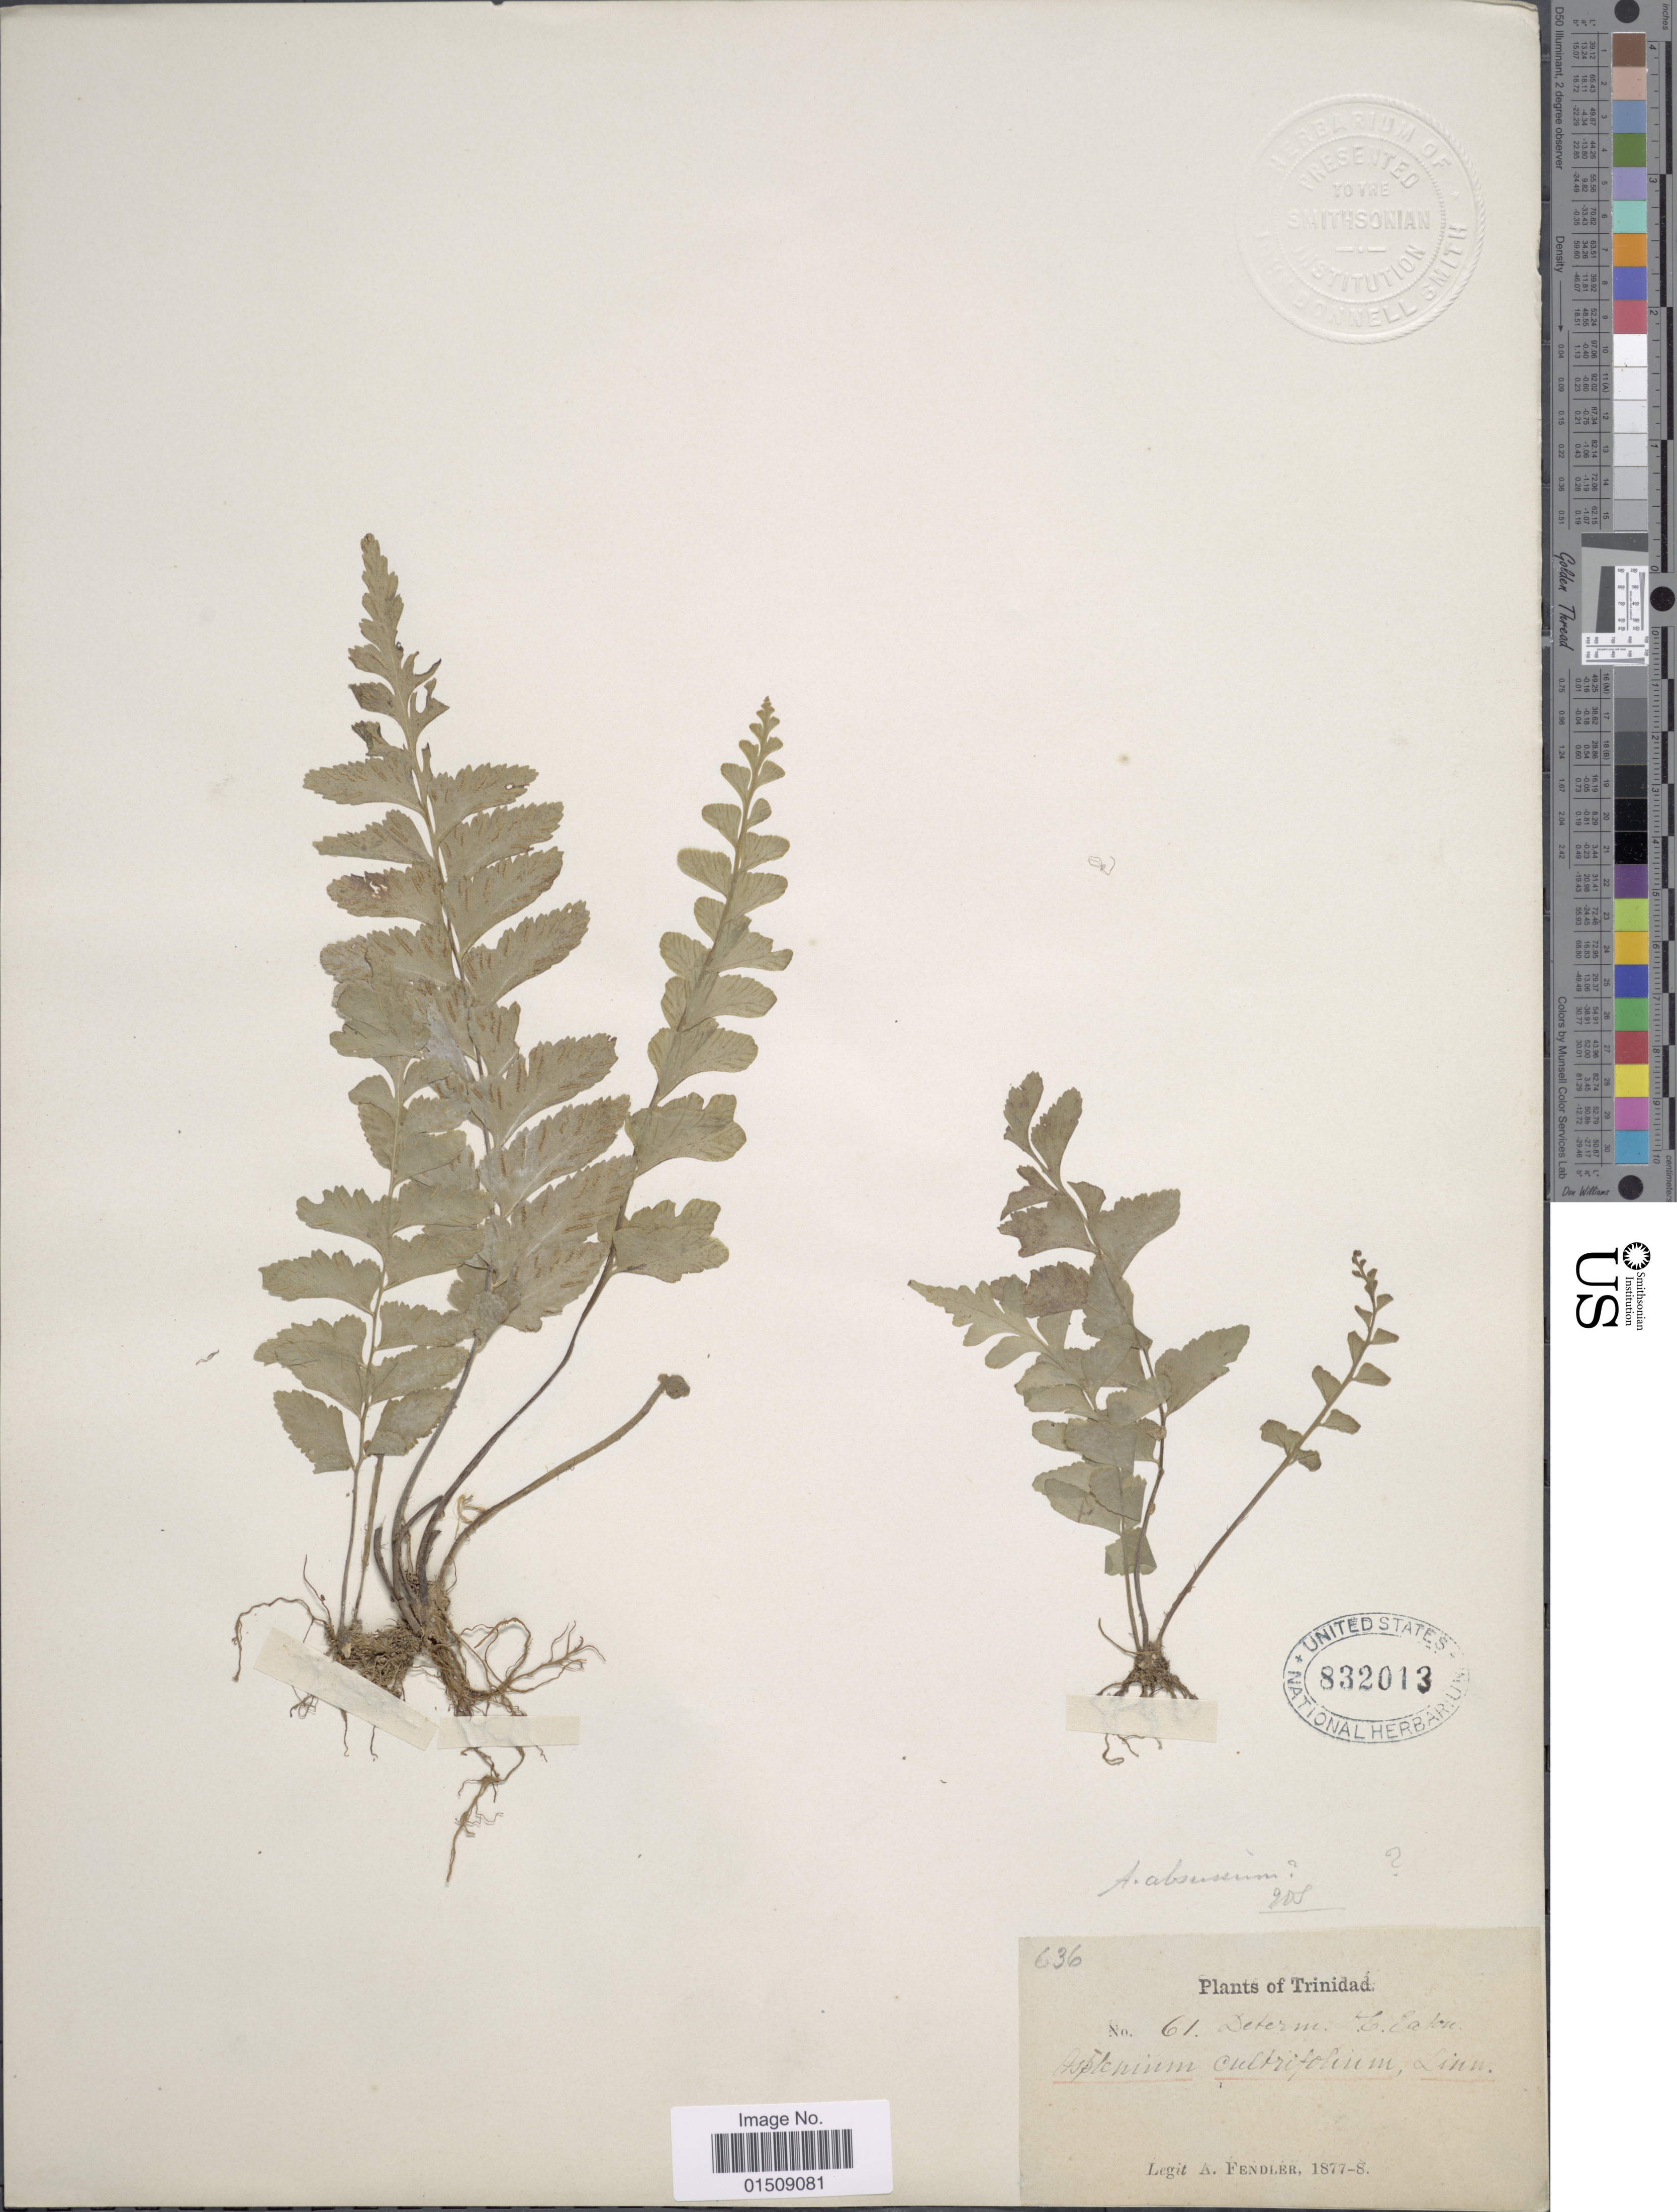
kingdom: Plantae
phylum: Tracheophyta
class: Polypodiopsida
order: Polypodiales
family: Aspleniaceae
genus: Asplenium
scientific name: Asplenium laetum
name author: Sw.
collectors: A. Fendler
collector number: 636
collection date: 1877/1878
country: Trinidad and Tobago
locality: Trinidad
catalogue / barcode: US 832013